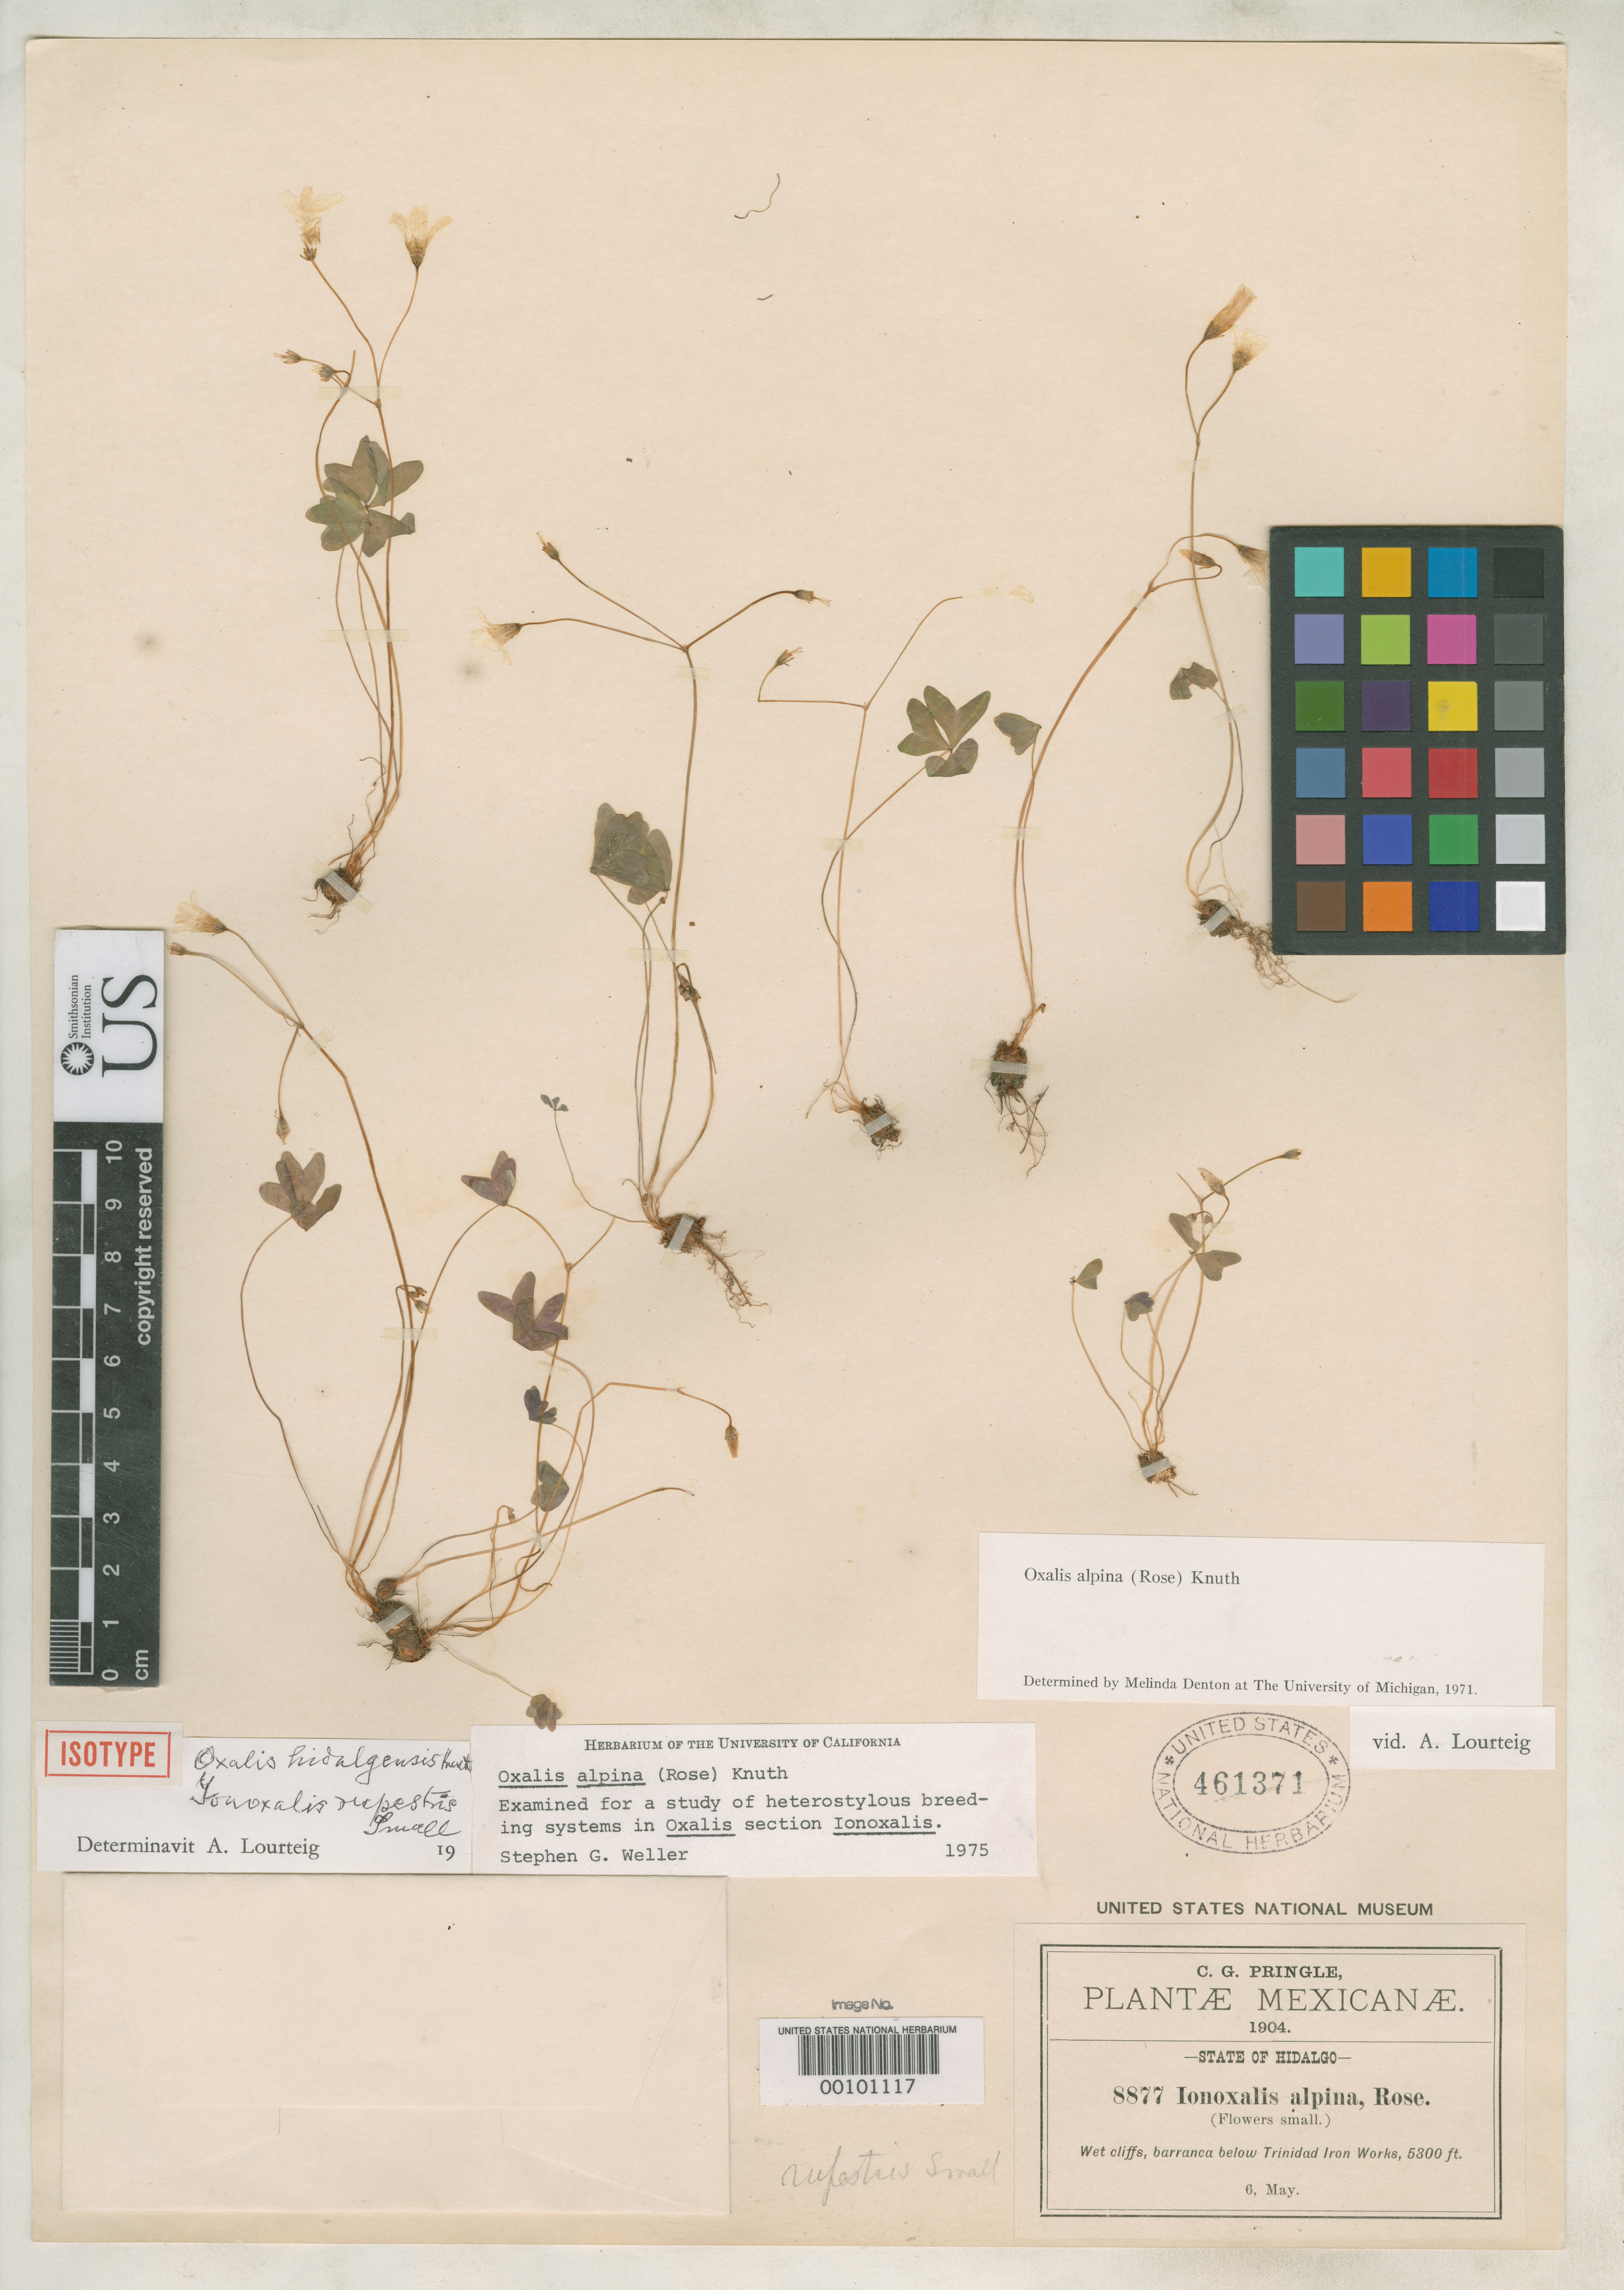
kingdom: Plantae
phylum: Tracheophyta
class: Magnoliopsida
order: Oxalidales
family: Oxalidaceae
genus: Ionoxalis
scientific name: Ionoxalis rupestris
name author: Small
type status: Isotype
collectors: C. G. Pringle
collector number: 8877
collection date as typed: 06 May 1904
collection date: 1904-05-06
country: Mexico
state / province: Hidalgo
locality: Below Trinidad Iron Works.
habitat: Wet cliffs, barranca.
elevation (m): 1615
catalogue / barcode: US 461371